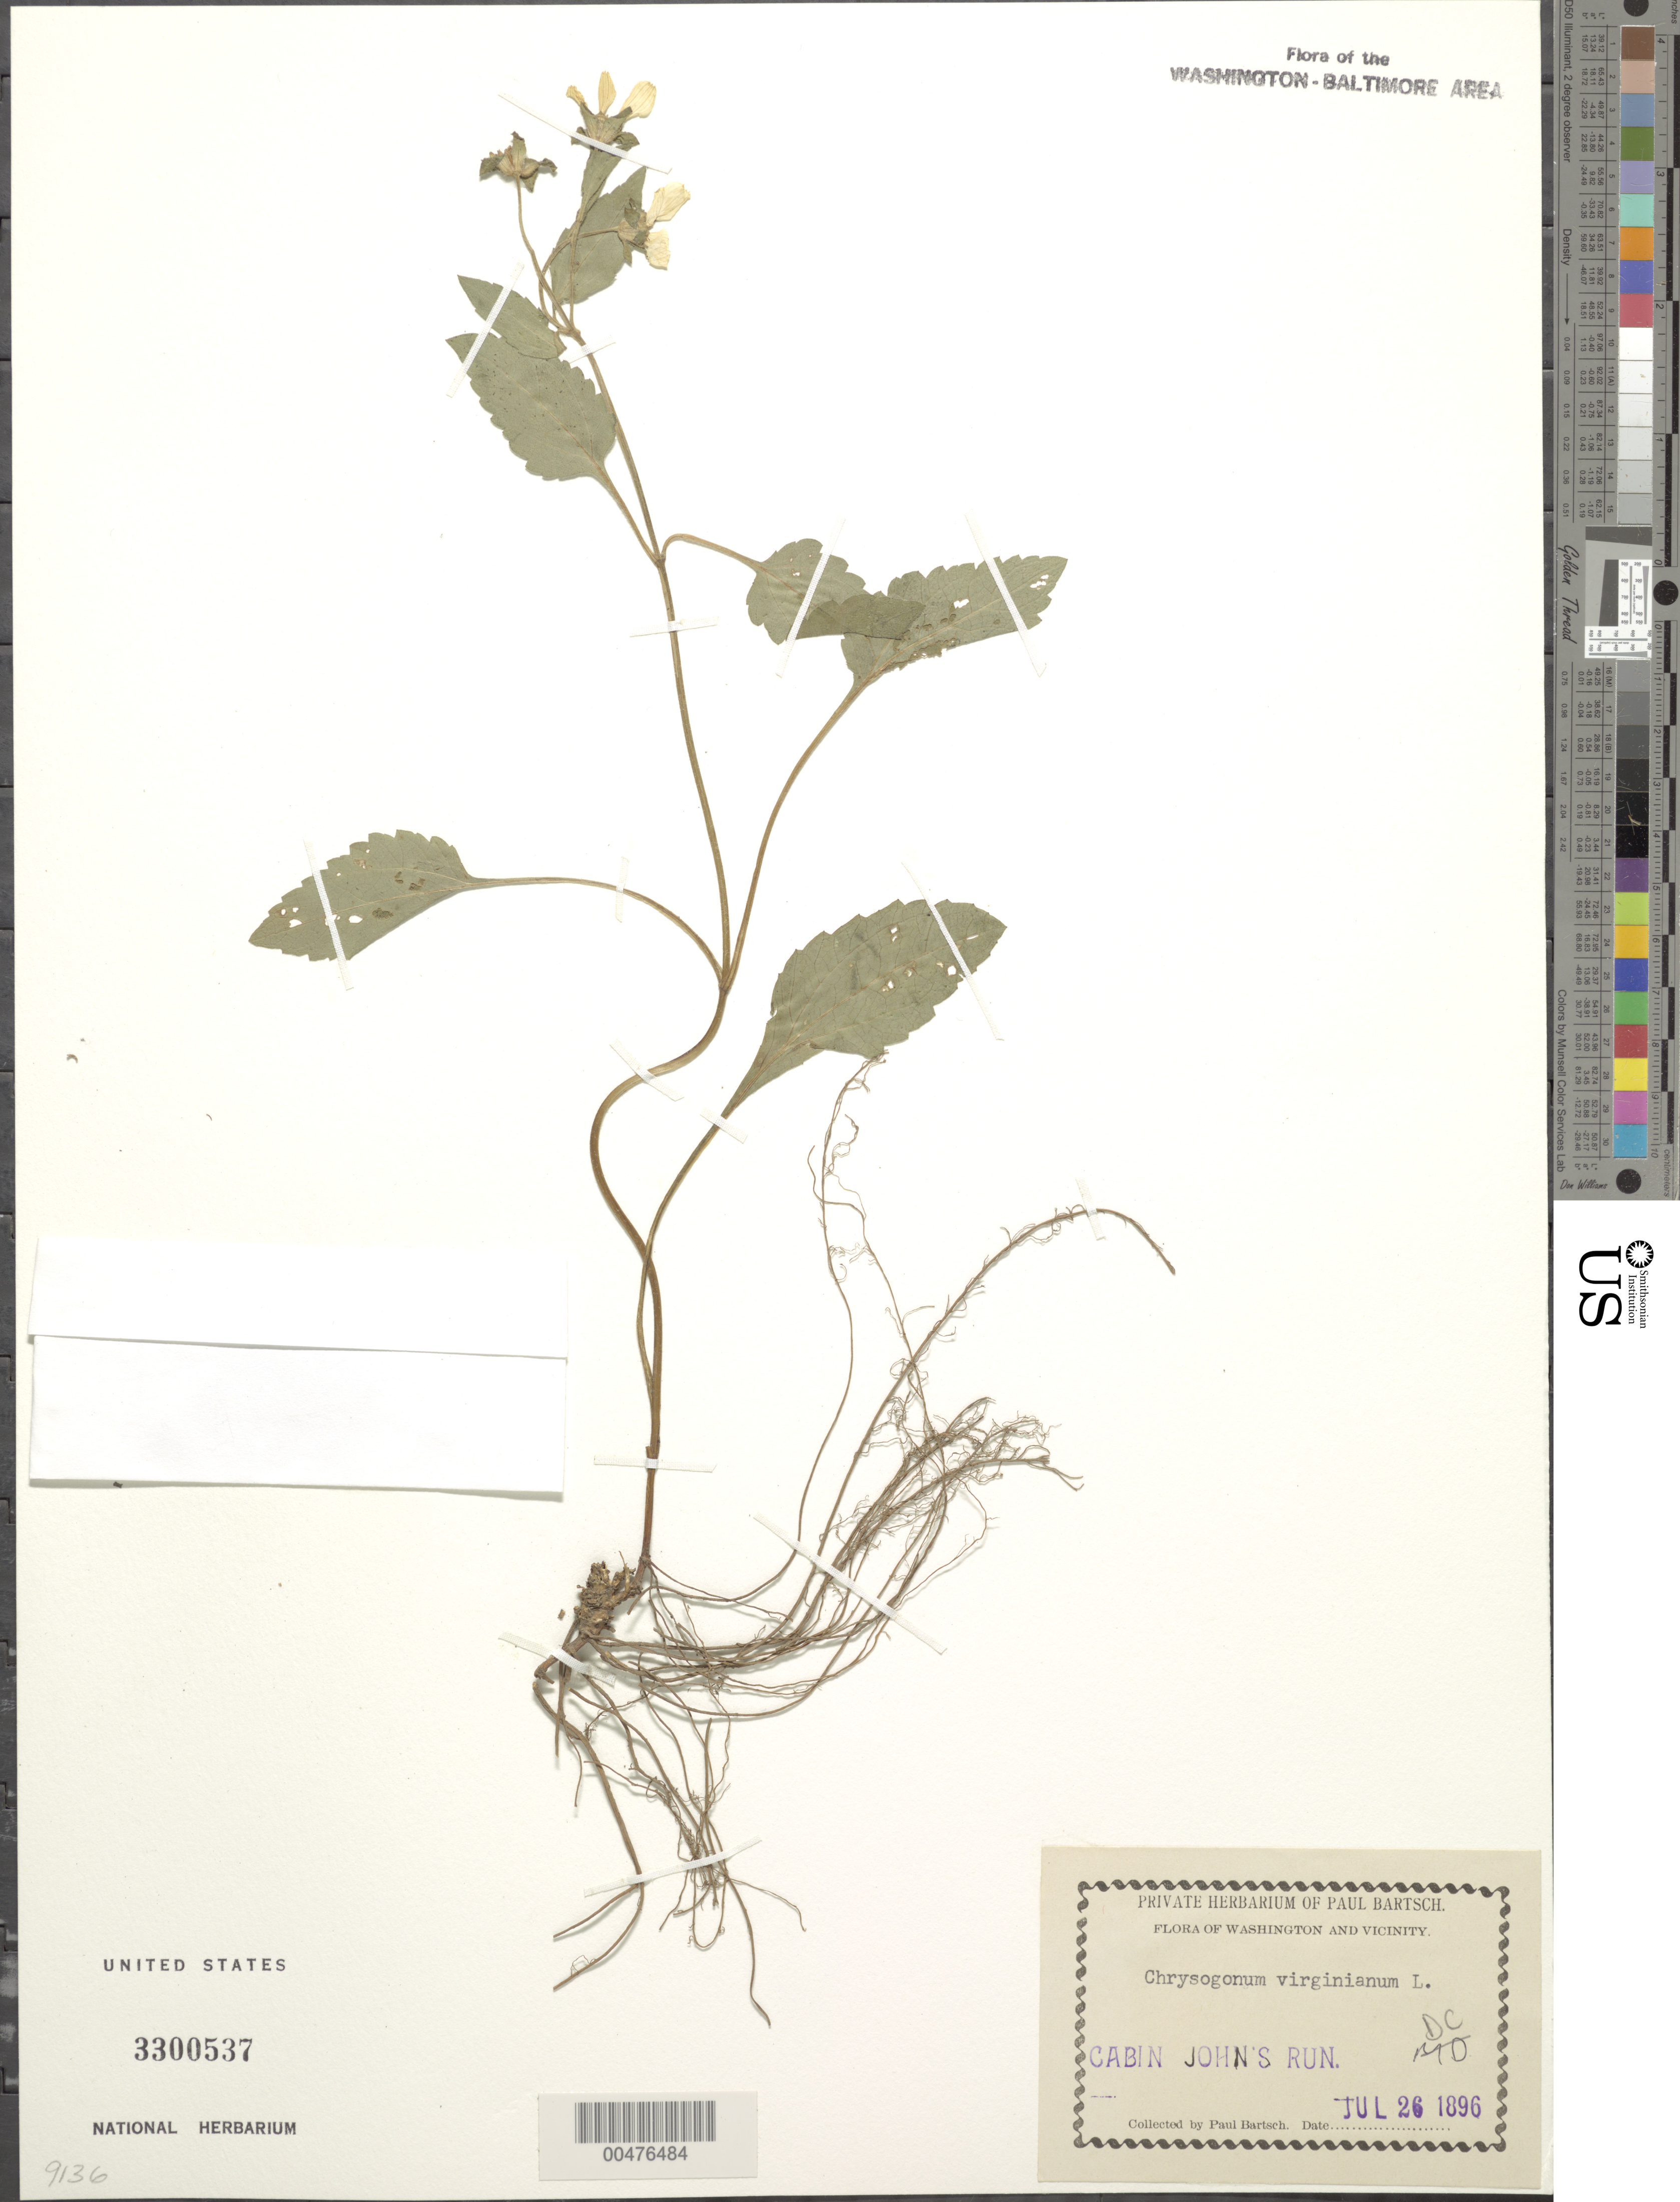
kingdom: Plantae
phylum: Tracheophyta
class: Magnoliopsida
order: Asterales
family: Asteraceae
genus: Chrysogonum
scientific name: Chrysogonum virginianum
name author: L.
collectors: P. Bartsch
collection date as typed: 26 Jul 1896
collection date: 1896-07-26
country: United States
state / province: District of Columbia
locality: Cabin John Run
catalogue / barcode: US 3300537